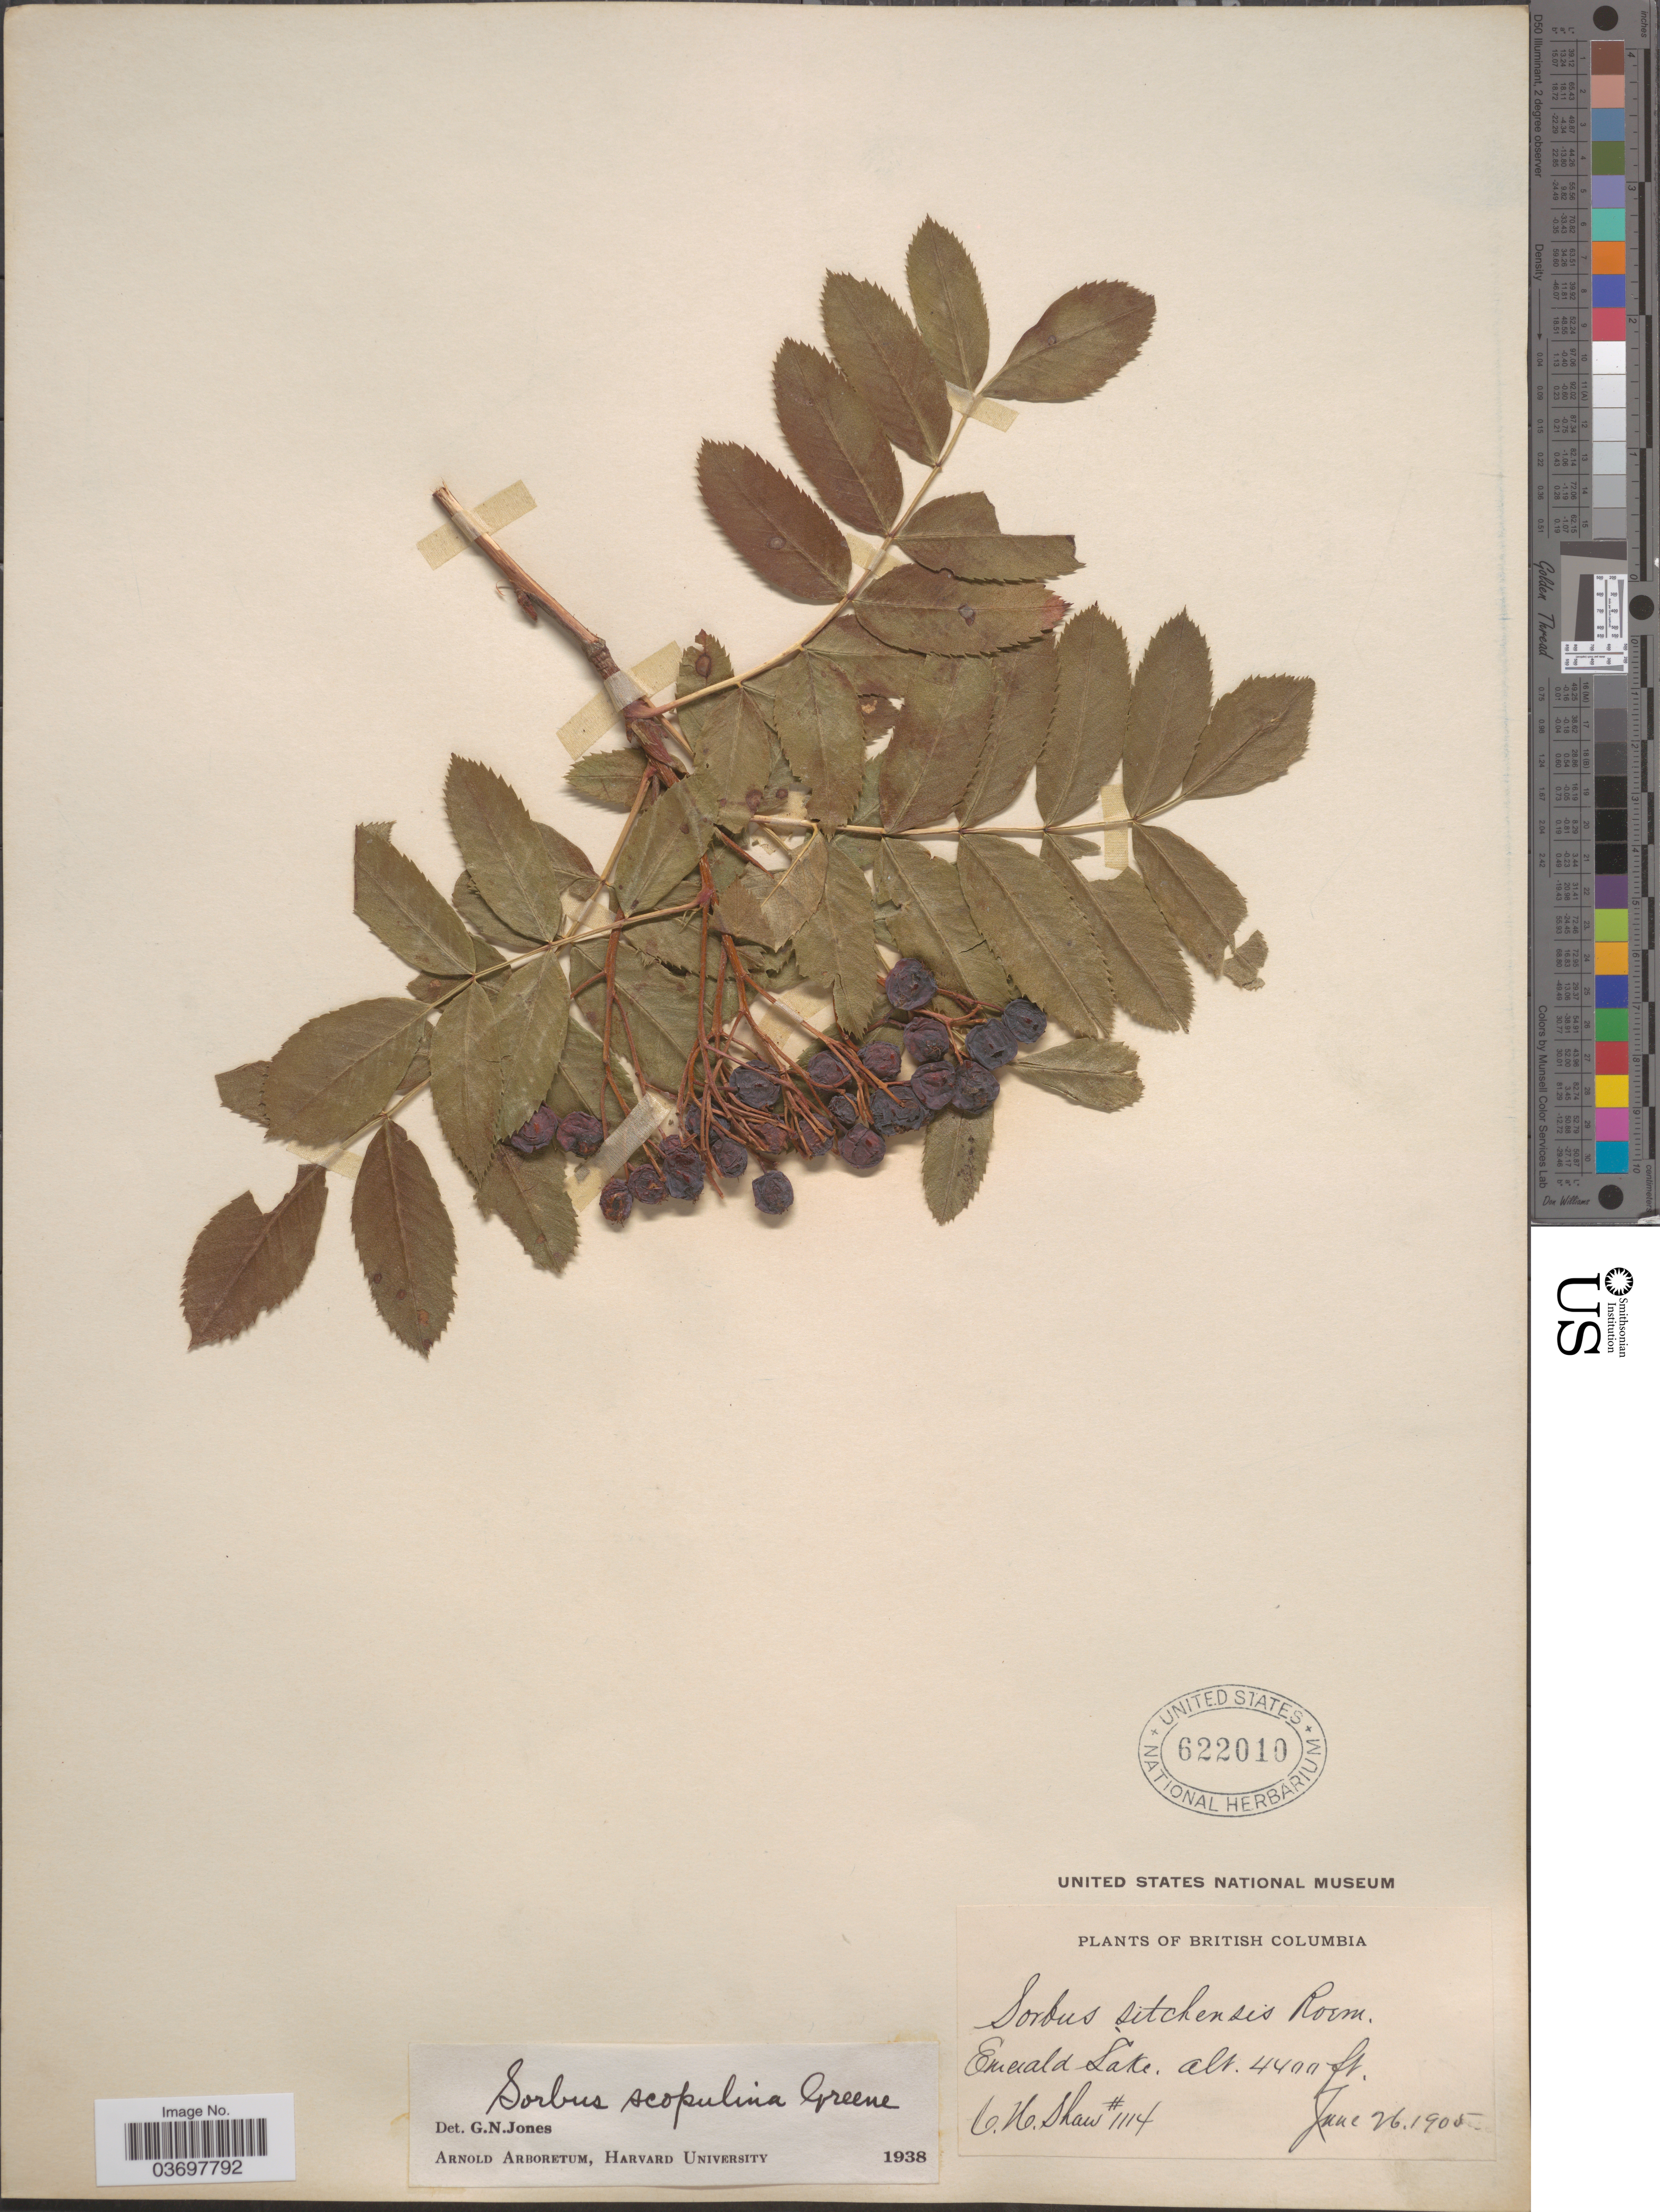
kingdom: Plantae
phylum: Tracheophyta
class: Magnoliopsida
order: Rosales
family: Rosaceae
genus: Sorbus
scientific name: Sorbus scopulina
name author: Greene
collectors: C. H. Shaw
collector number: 1114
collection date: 1905-06-26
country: Canada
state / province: British Columbia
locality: Emerald Lake.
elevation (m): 1341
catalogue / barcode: US 622010